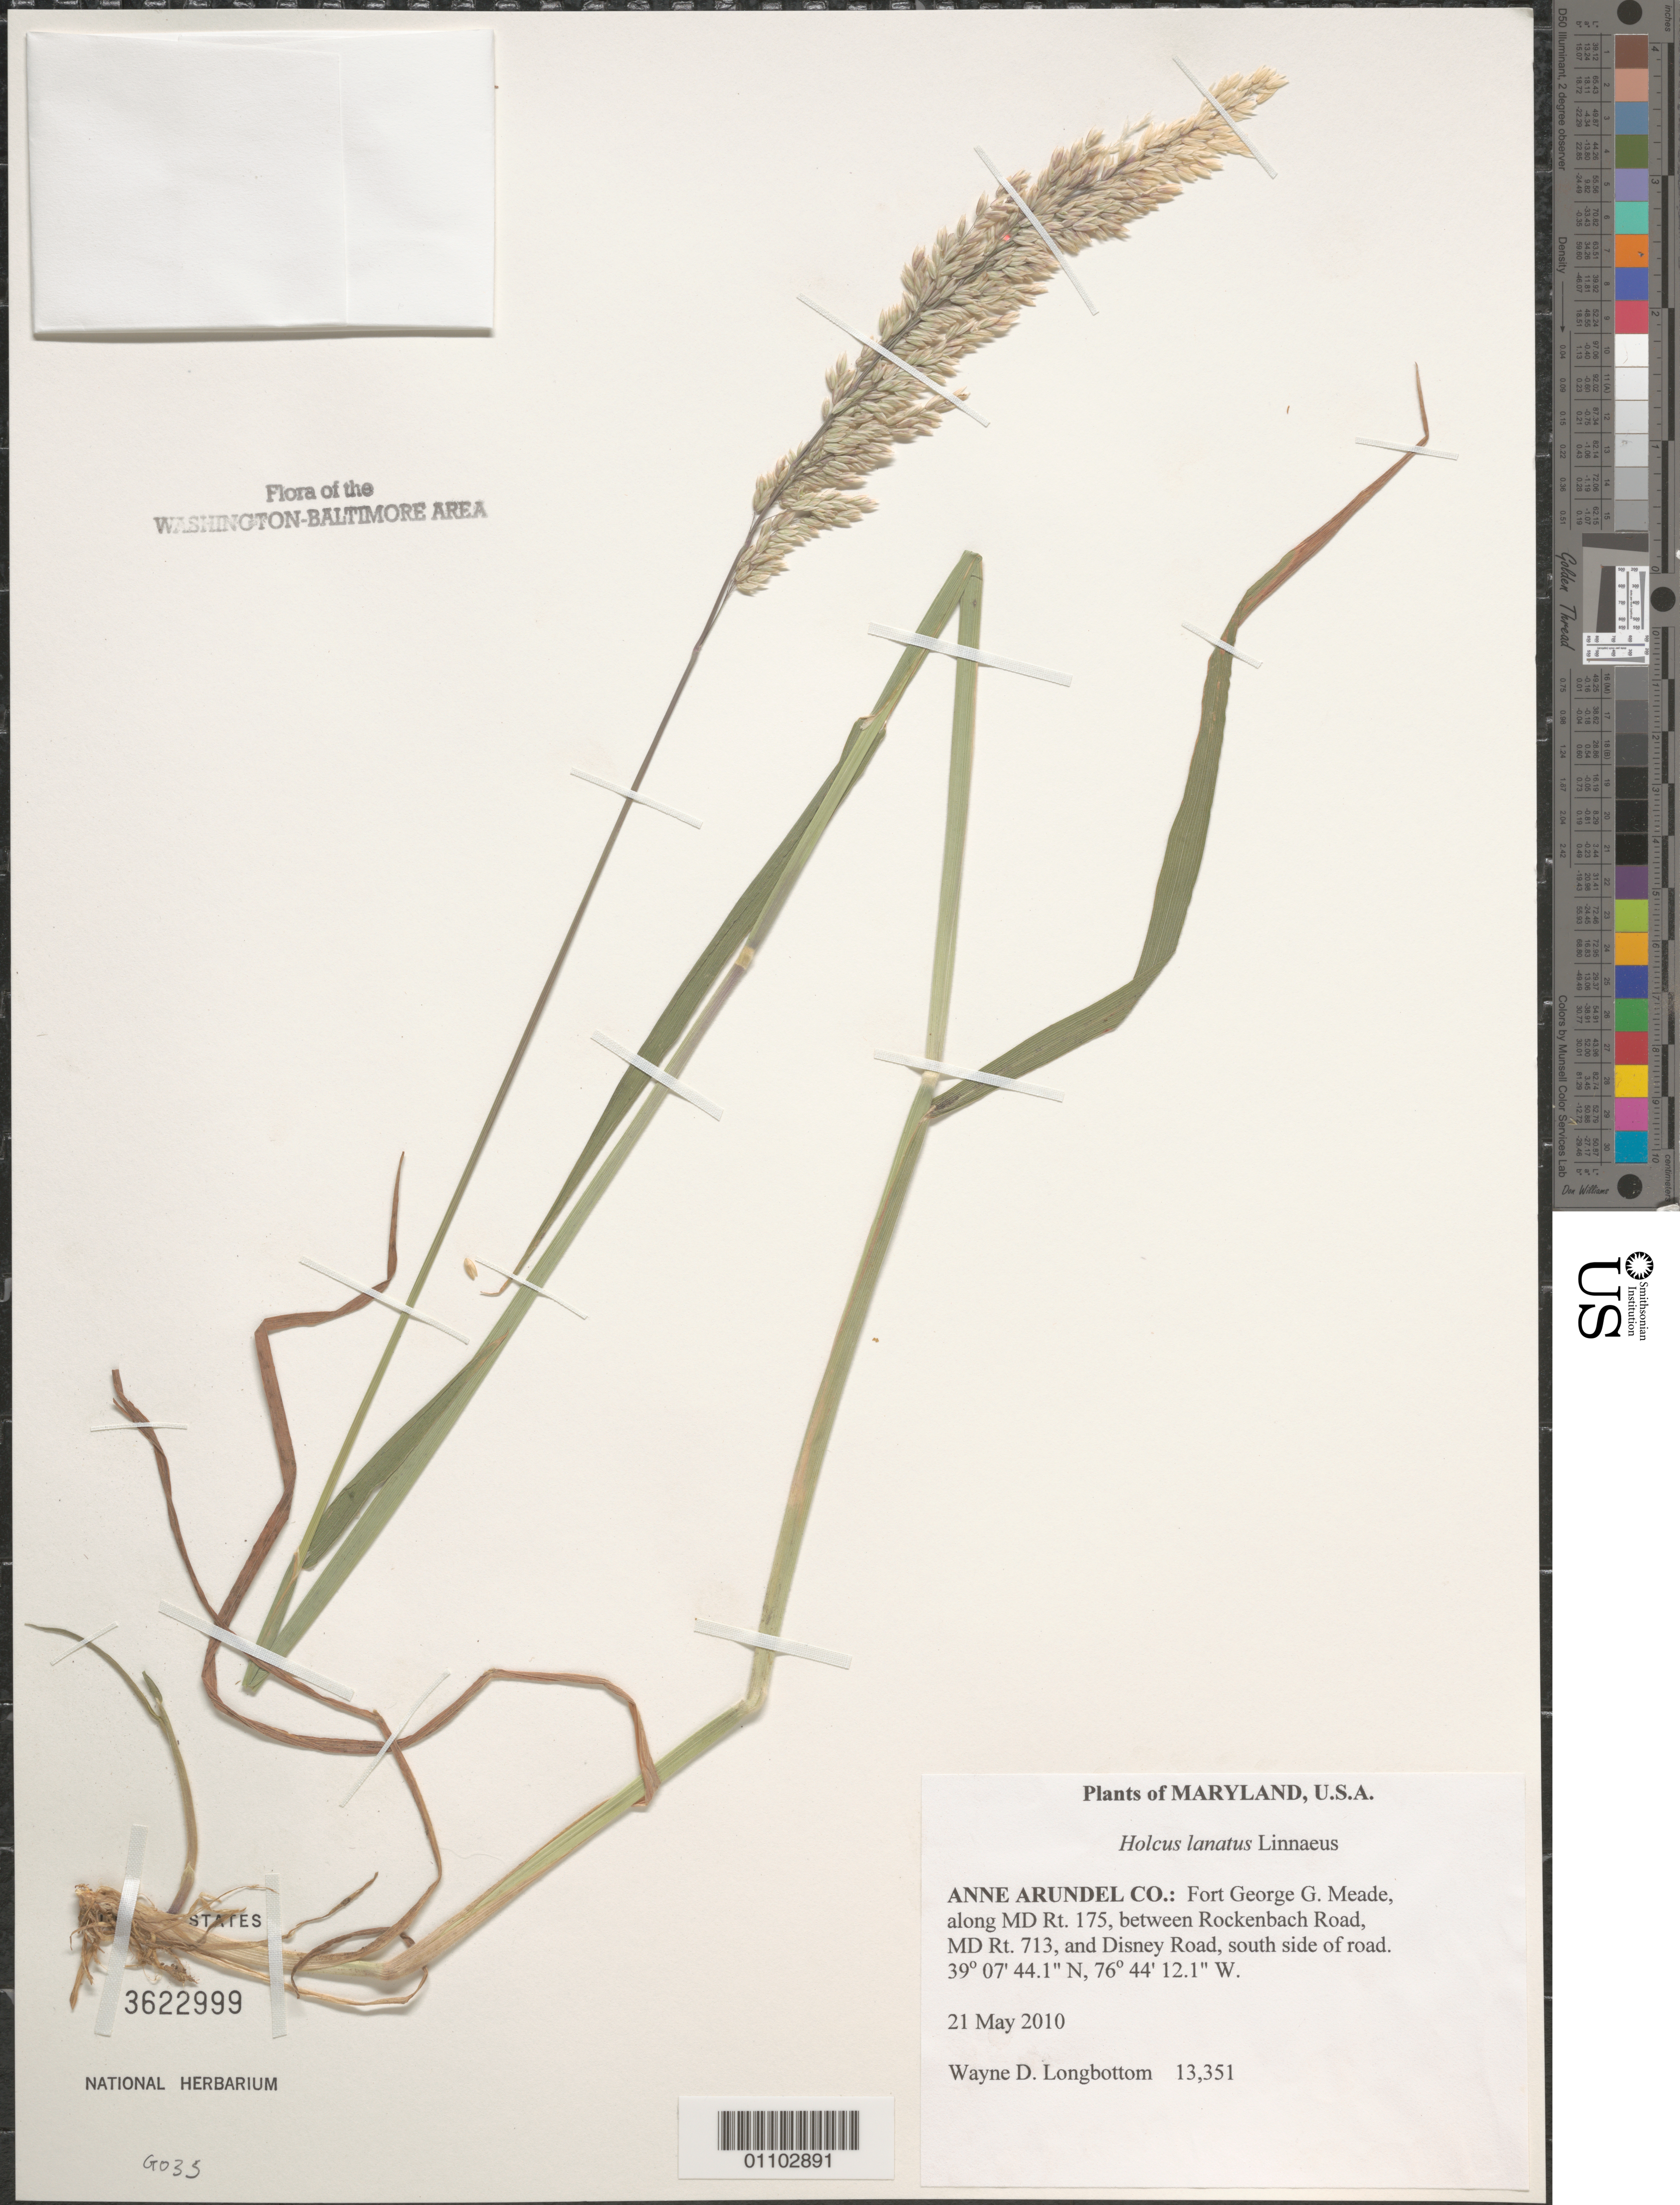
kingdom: Plantae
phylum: Tracheophyta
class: Liliopsida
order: Poales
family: Poaceae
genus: Holcus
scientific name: Holcus lanatus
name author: L.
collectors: W. D. Longbottom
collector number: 13351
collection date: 2010-05-21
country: United States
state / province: Maryland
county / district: Anne Arundel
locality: Fort George G. Meade, along MD Rt. 175, between Rockenbach Road, MD Rt. 713, and Disney Road, south side of road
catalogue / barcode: US 3622999